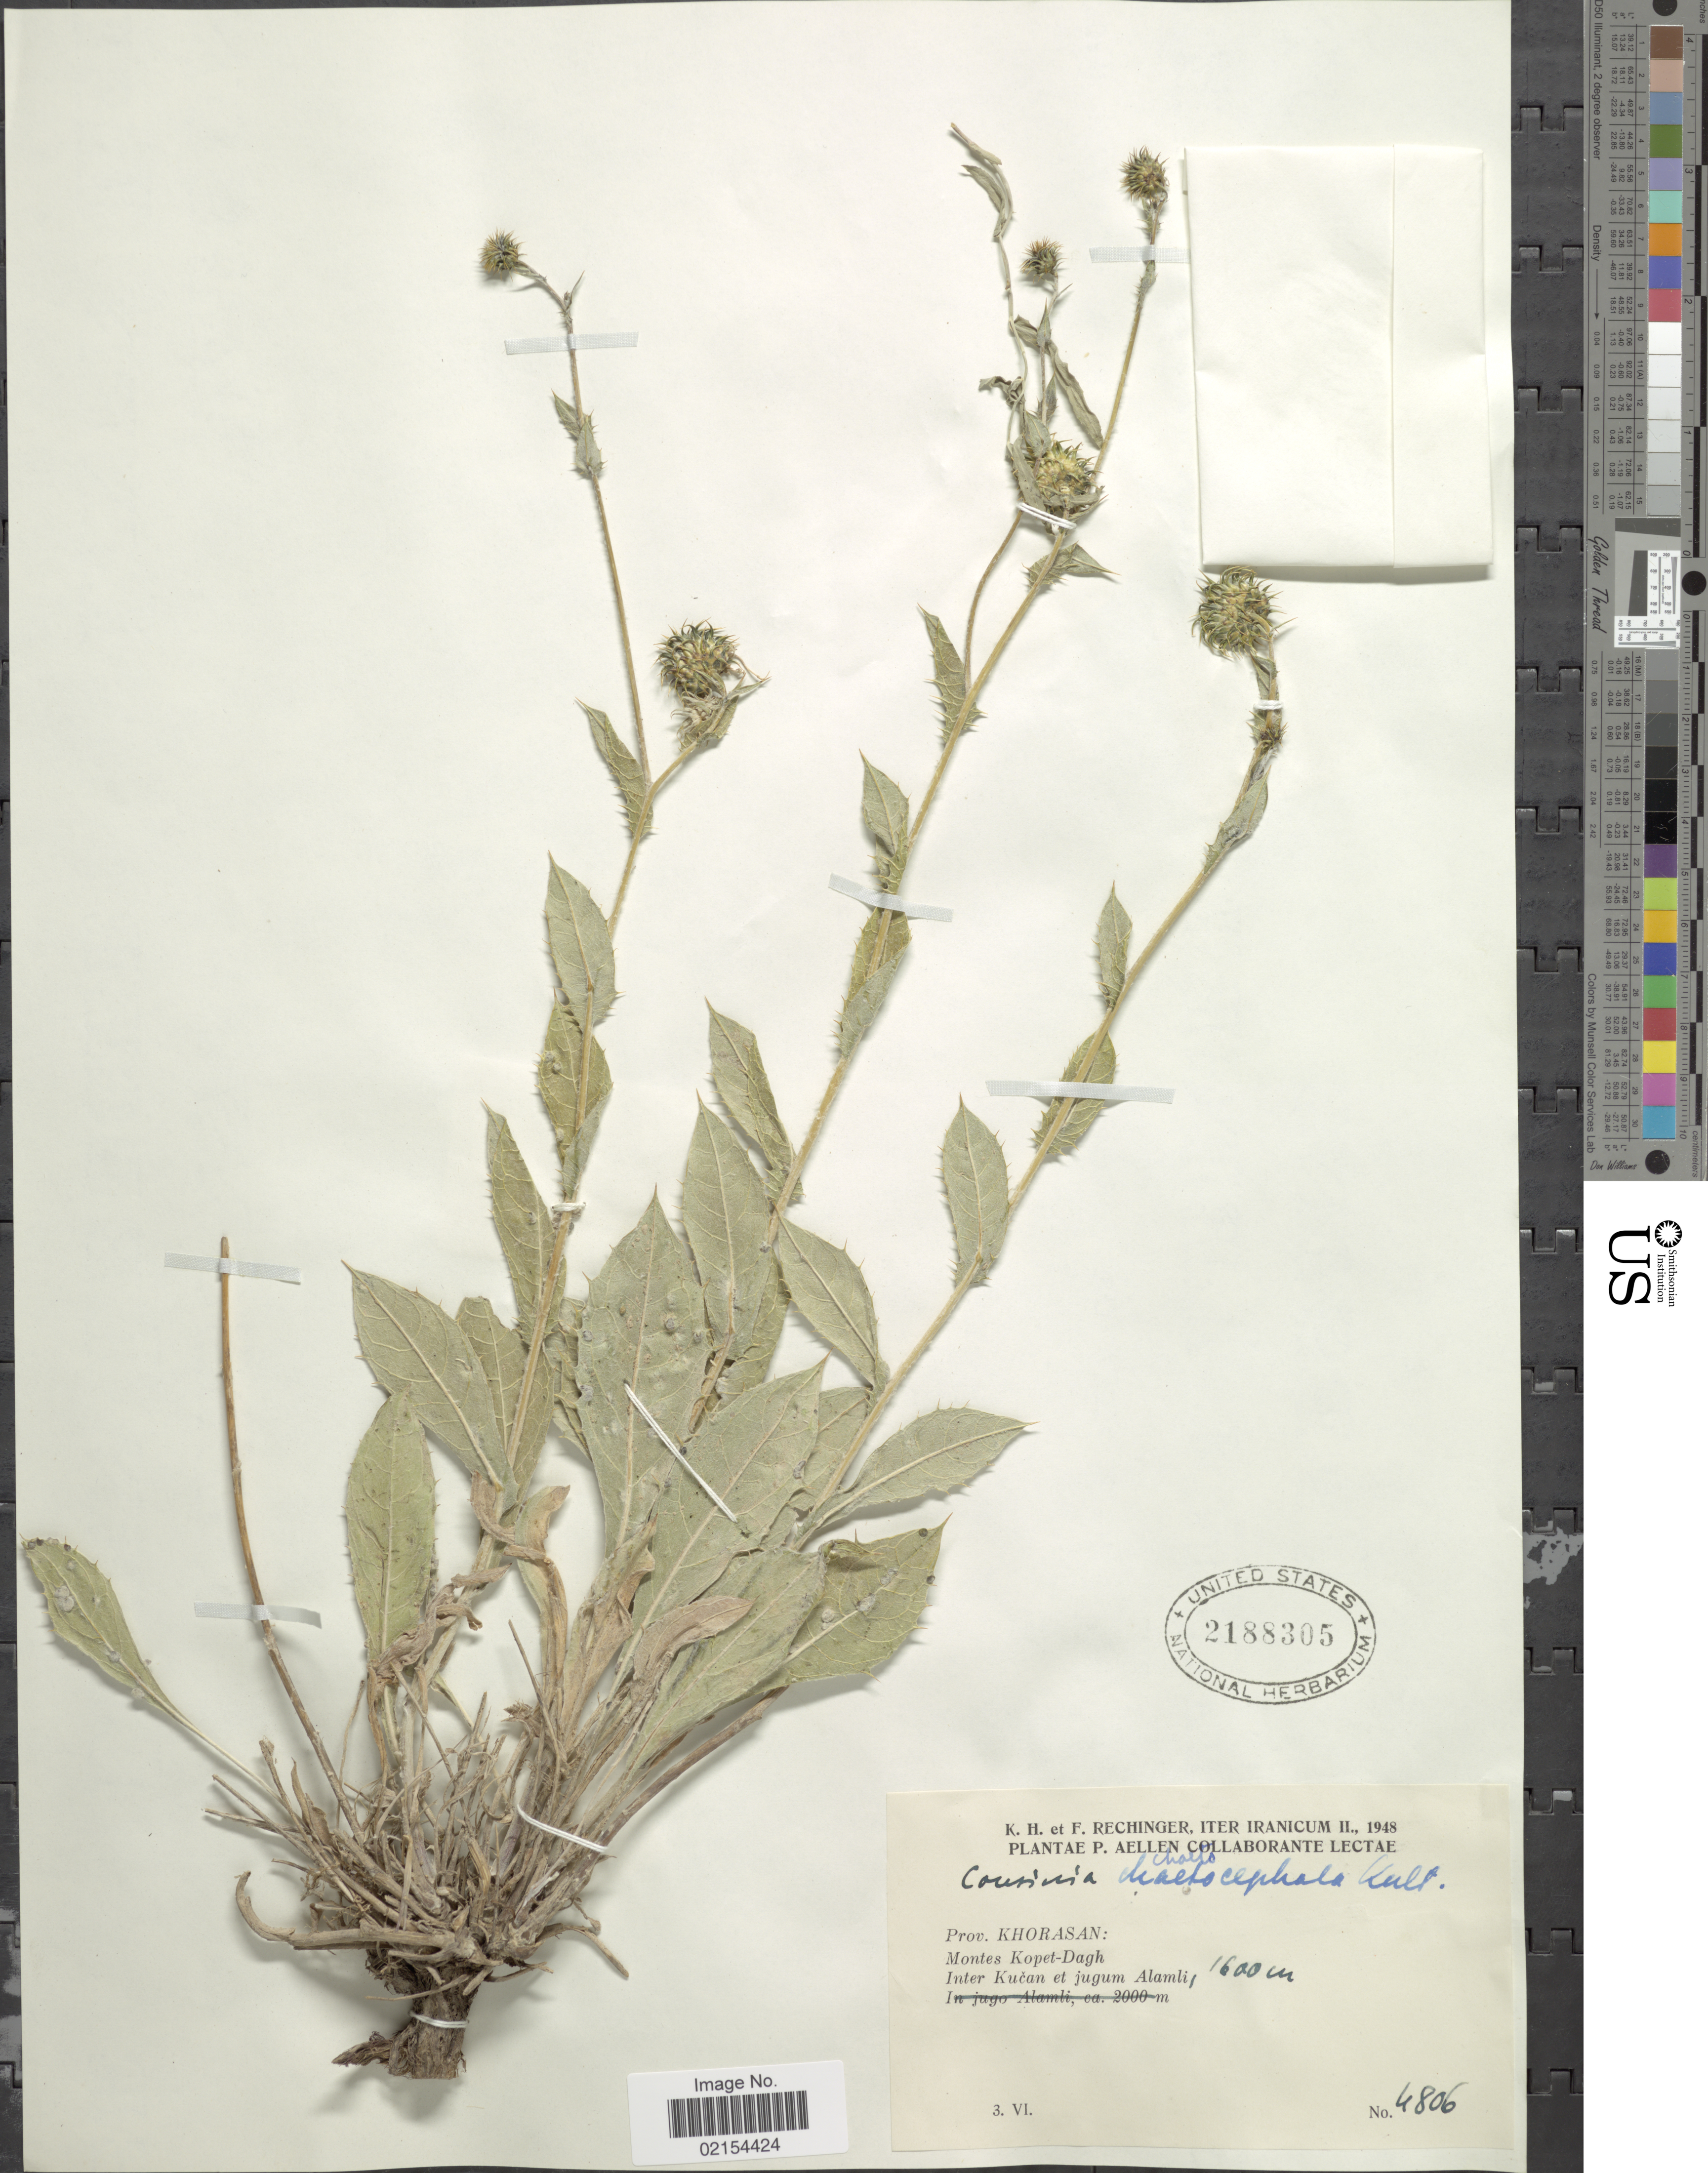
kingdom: Plantae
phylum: Tracheophyta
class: Magnoliopsida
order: Asterales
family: Asteraceae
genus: Cousinia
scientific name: Cousinia chaetocephala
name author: Kult.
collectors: K. H. Rechinger & F. Rechinger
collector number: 4806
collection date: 1948-06-03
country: Iran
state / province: Khorasan [obsolete]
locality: Iter Iranicum, Prov. Khorasan: Montes Kopet-Dagh, Inter Kucan et jugum Alamlij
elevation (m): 1600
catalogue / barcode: US 2188305